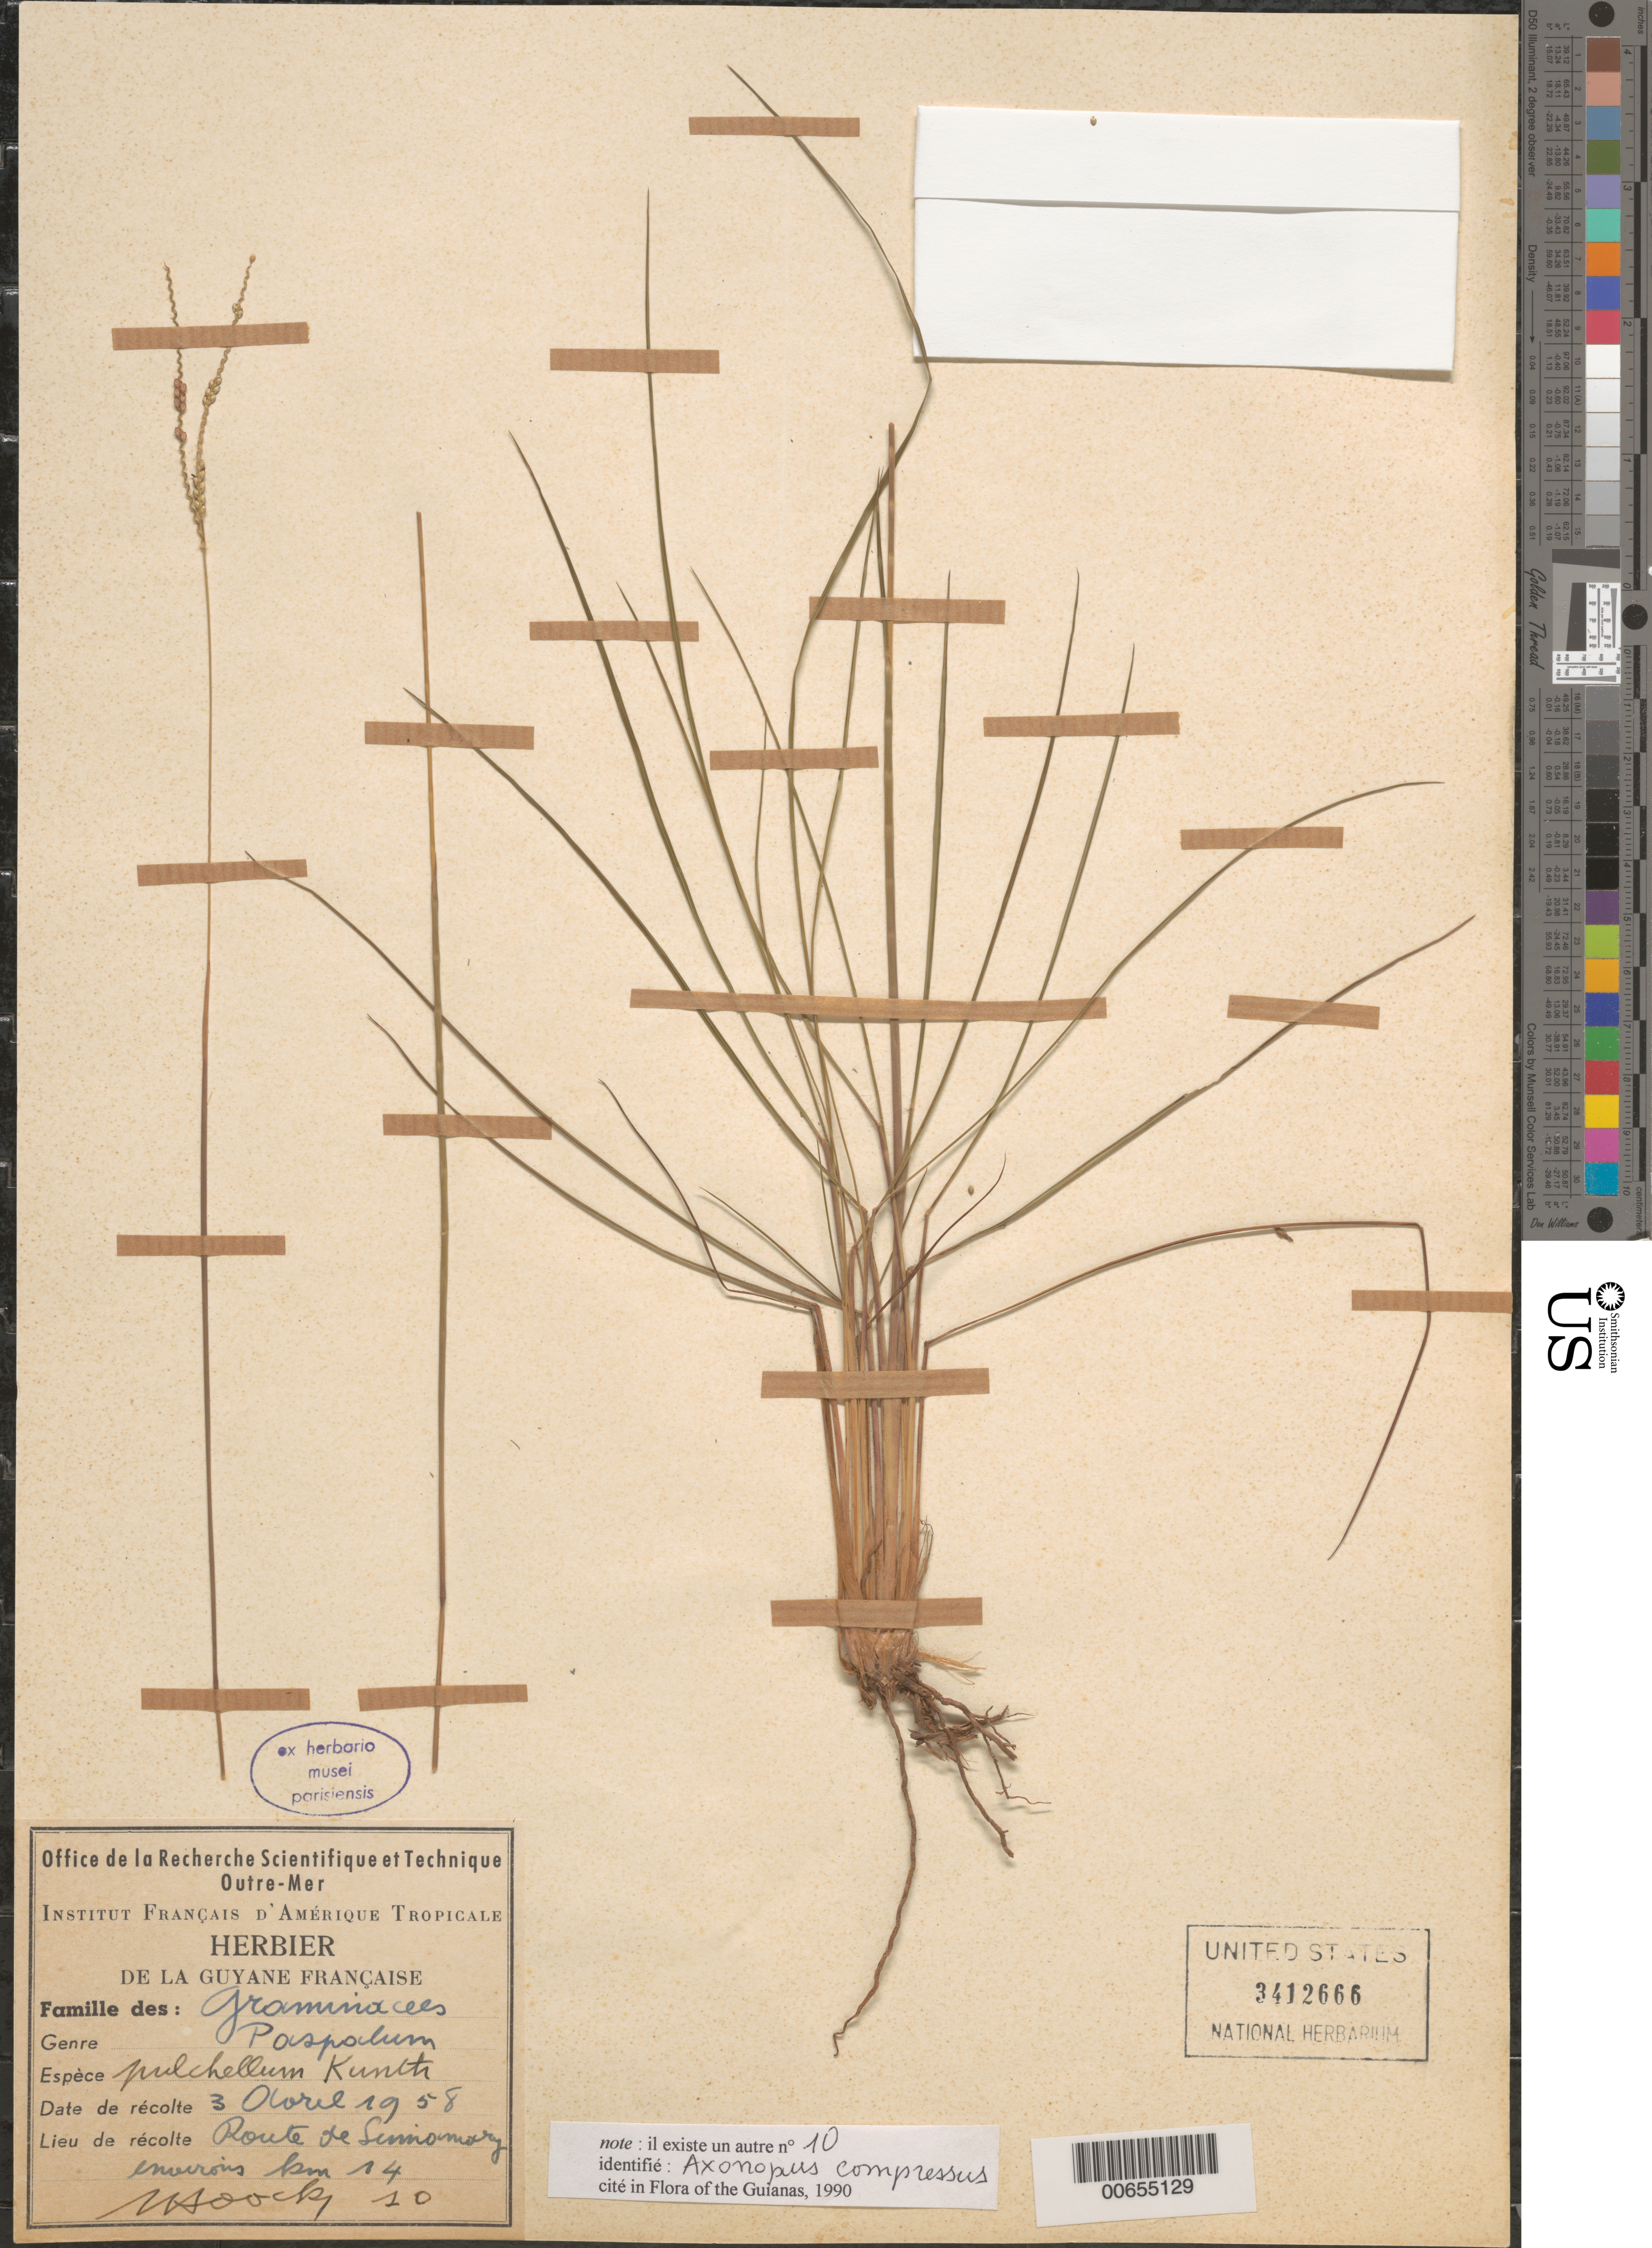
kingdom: Plantae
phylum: Tracheophyta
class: Liliopsida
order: Poales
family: Poaceae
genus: Paspalum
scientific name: Paspalum pulchellum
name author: Kunth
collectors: J. Hoock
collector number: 10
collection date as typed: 3-Apr-58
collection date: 1958-04-03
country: French Guiana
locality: Route de Sinnamary, 14 km environs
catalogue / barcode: US 3412666